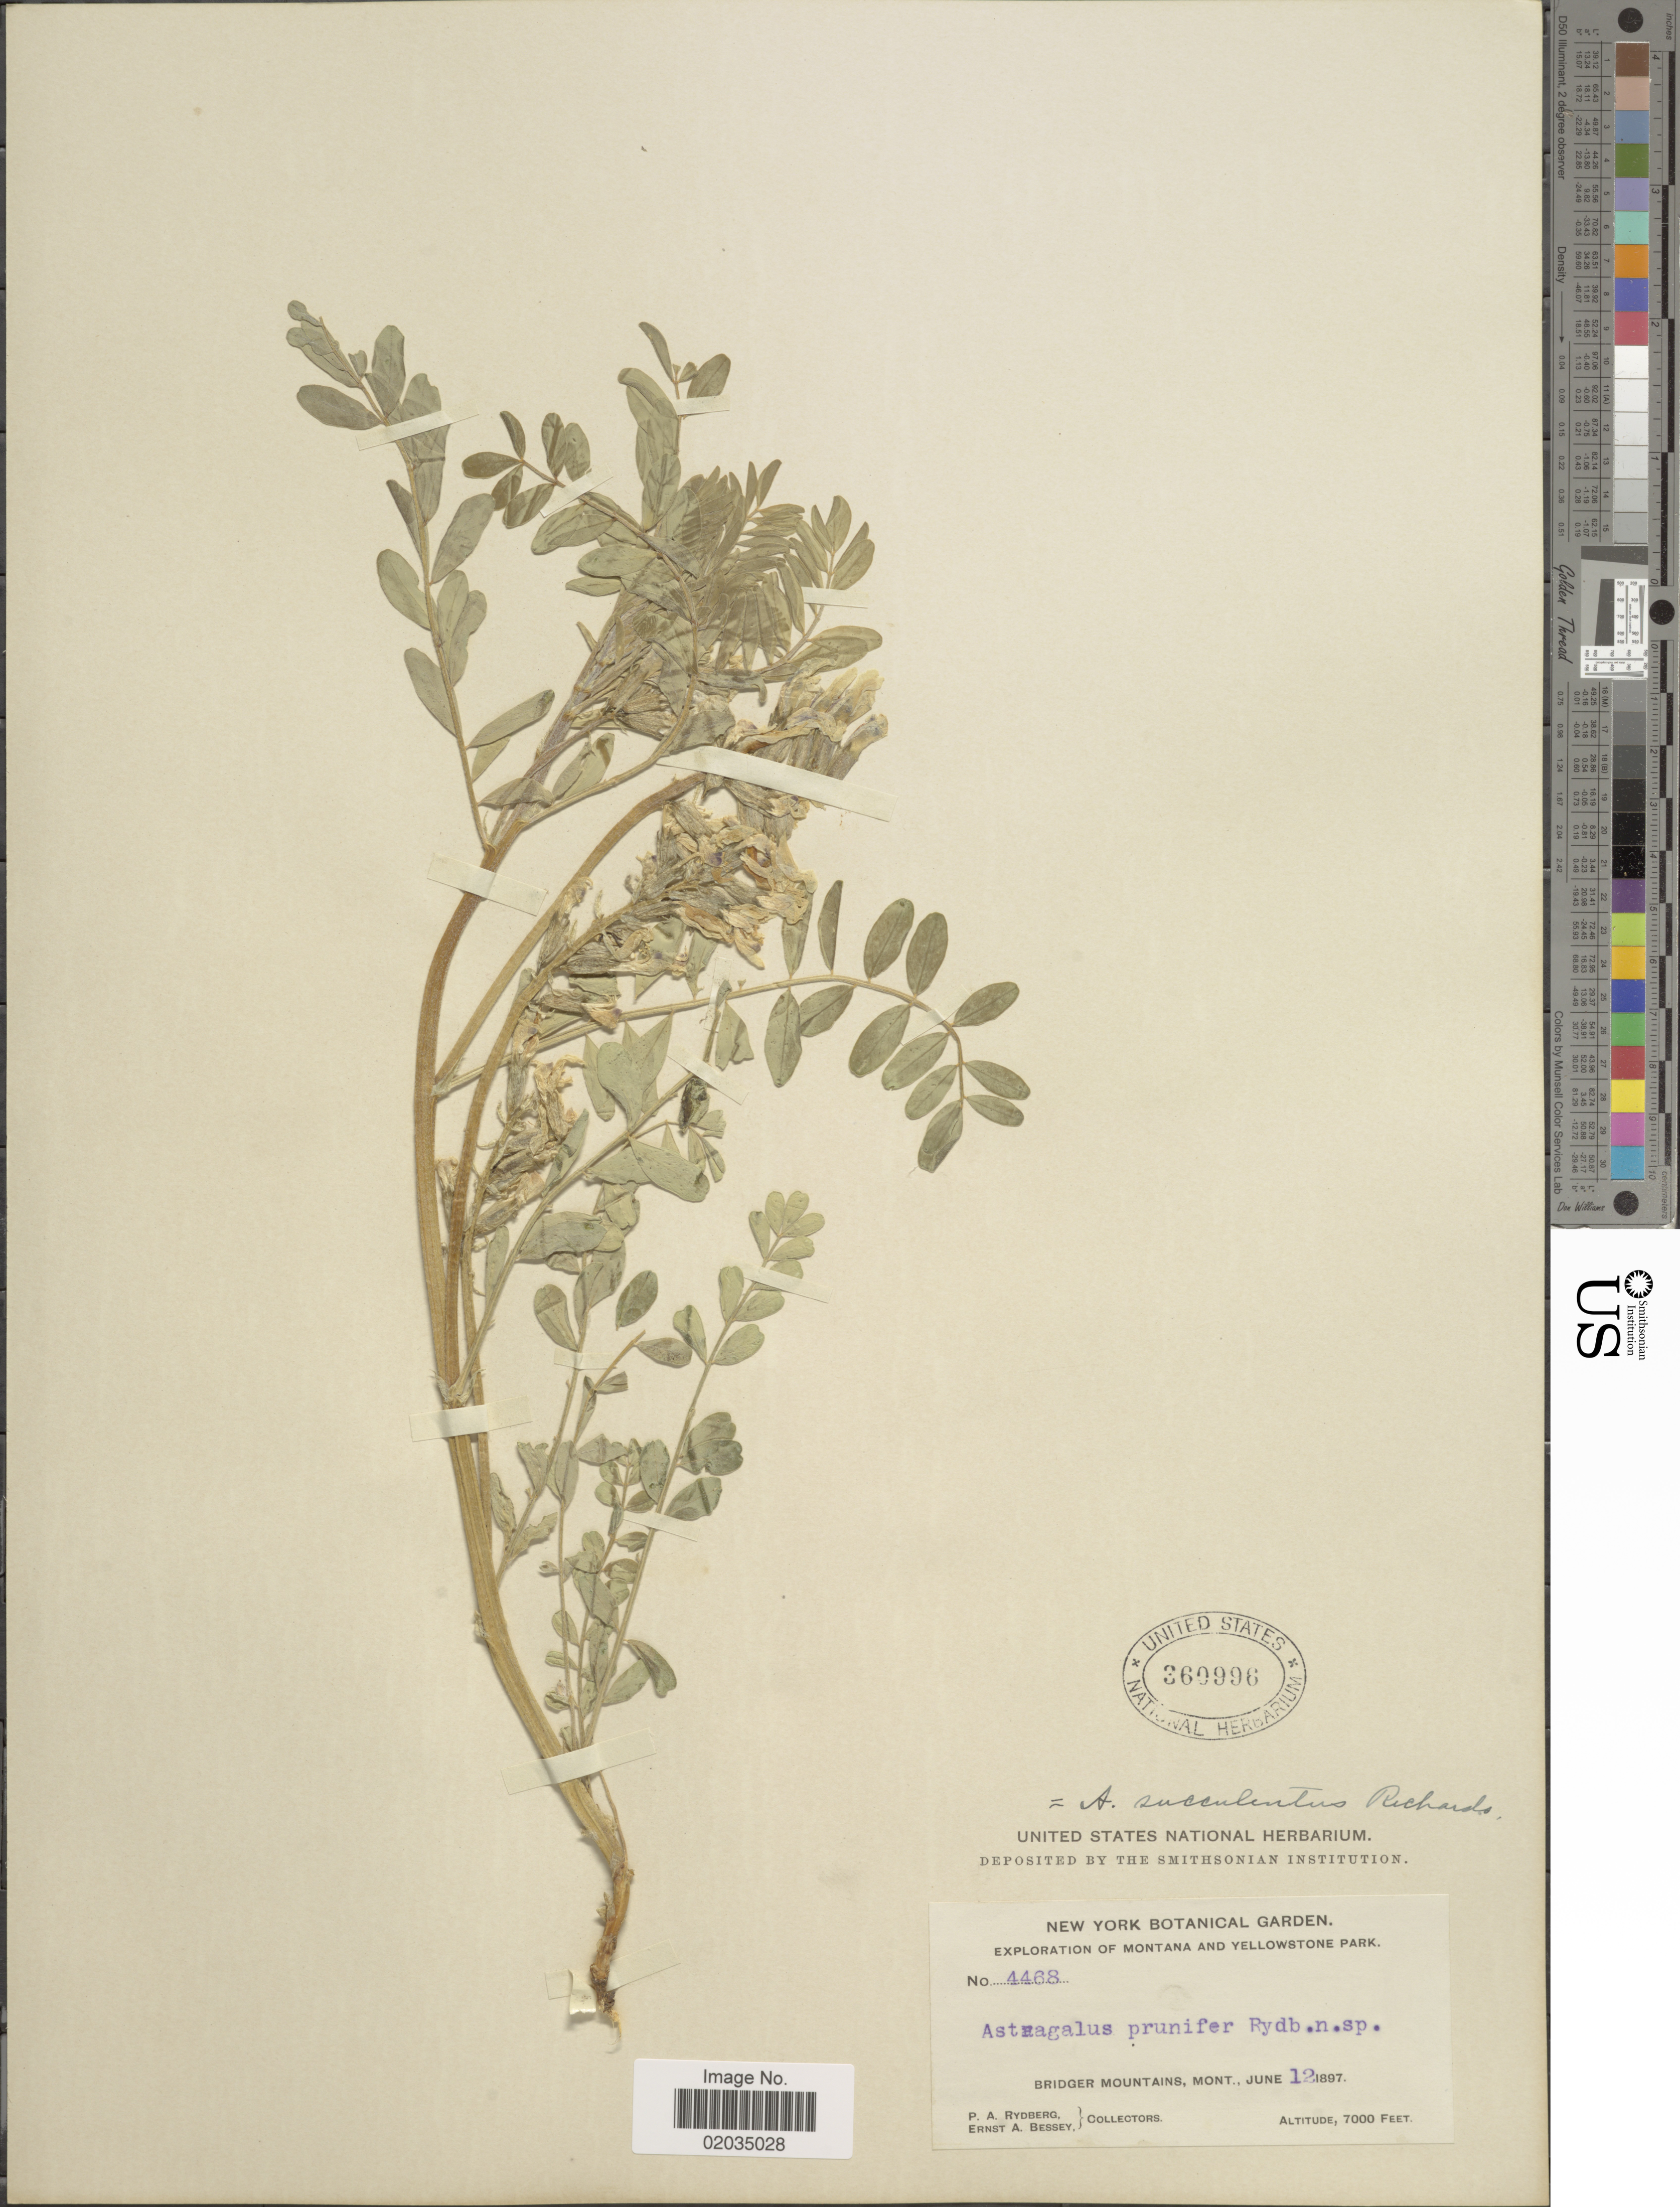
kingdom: Plantae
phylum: Tracheophyta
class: Magnoliopsida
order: Fabales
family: Fabaceae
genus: Astragalus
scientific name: Astragalus succulentus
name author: Richardson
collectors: P. A. Rydberg & E. A. Bessey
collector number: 4468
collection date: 1897-06-12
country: United States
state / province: Montana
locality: Montana and Yellowstone Park, Brdiger Mountains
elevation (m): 2134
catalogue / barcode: US 360996